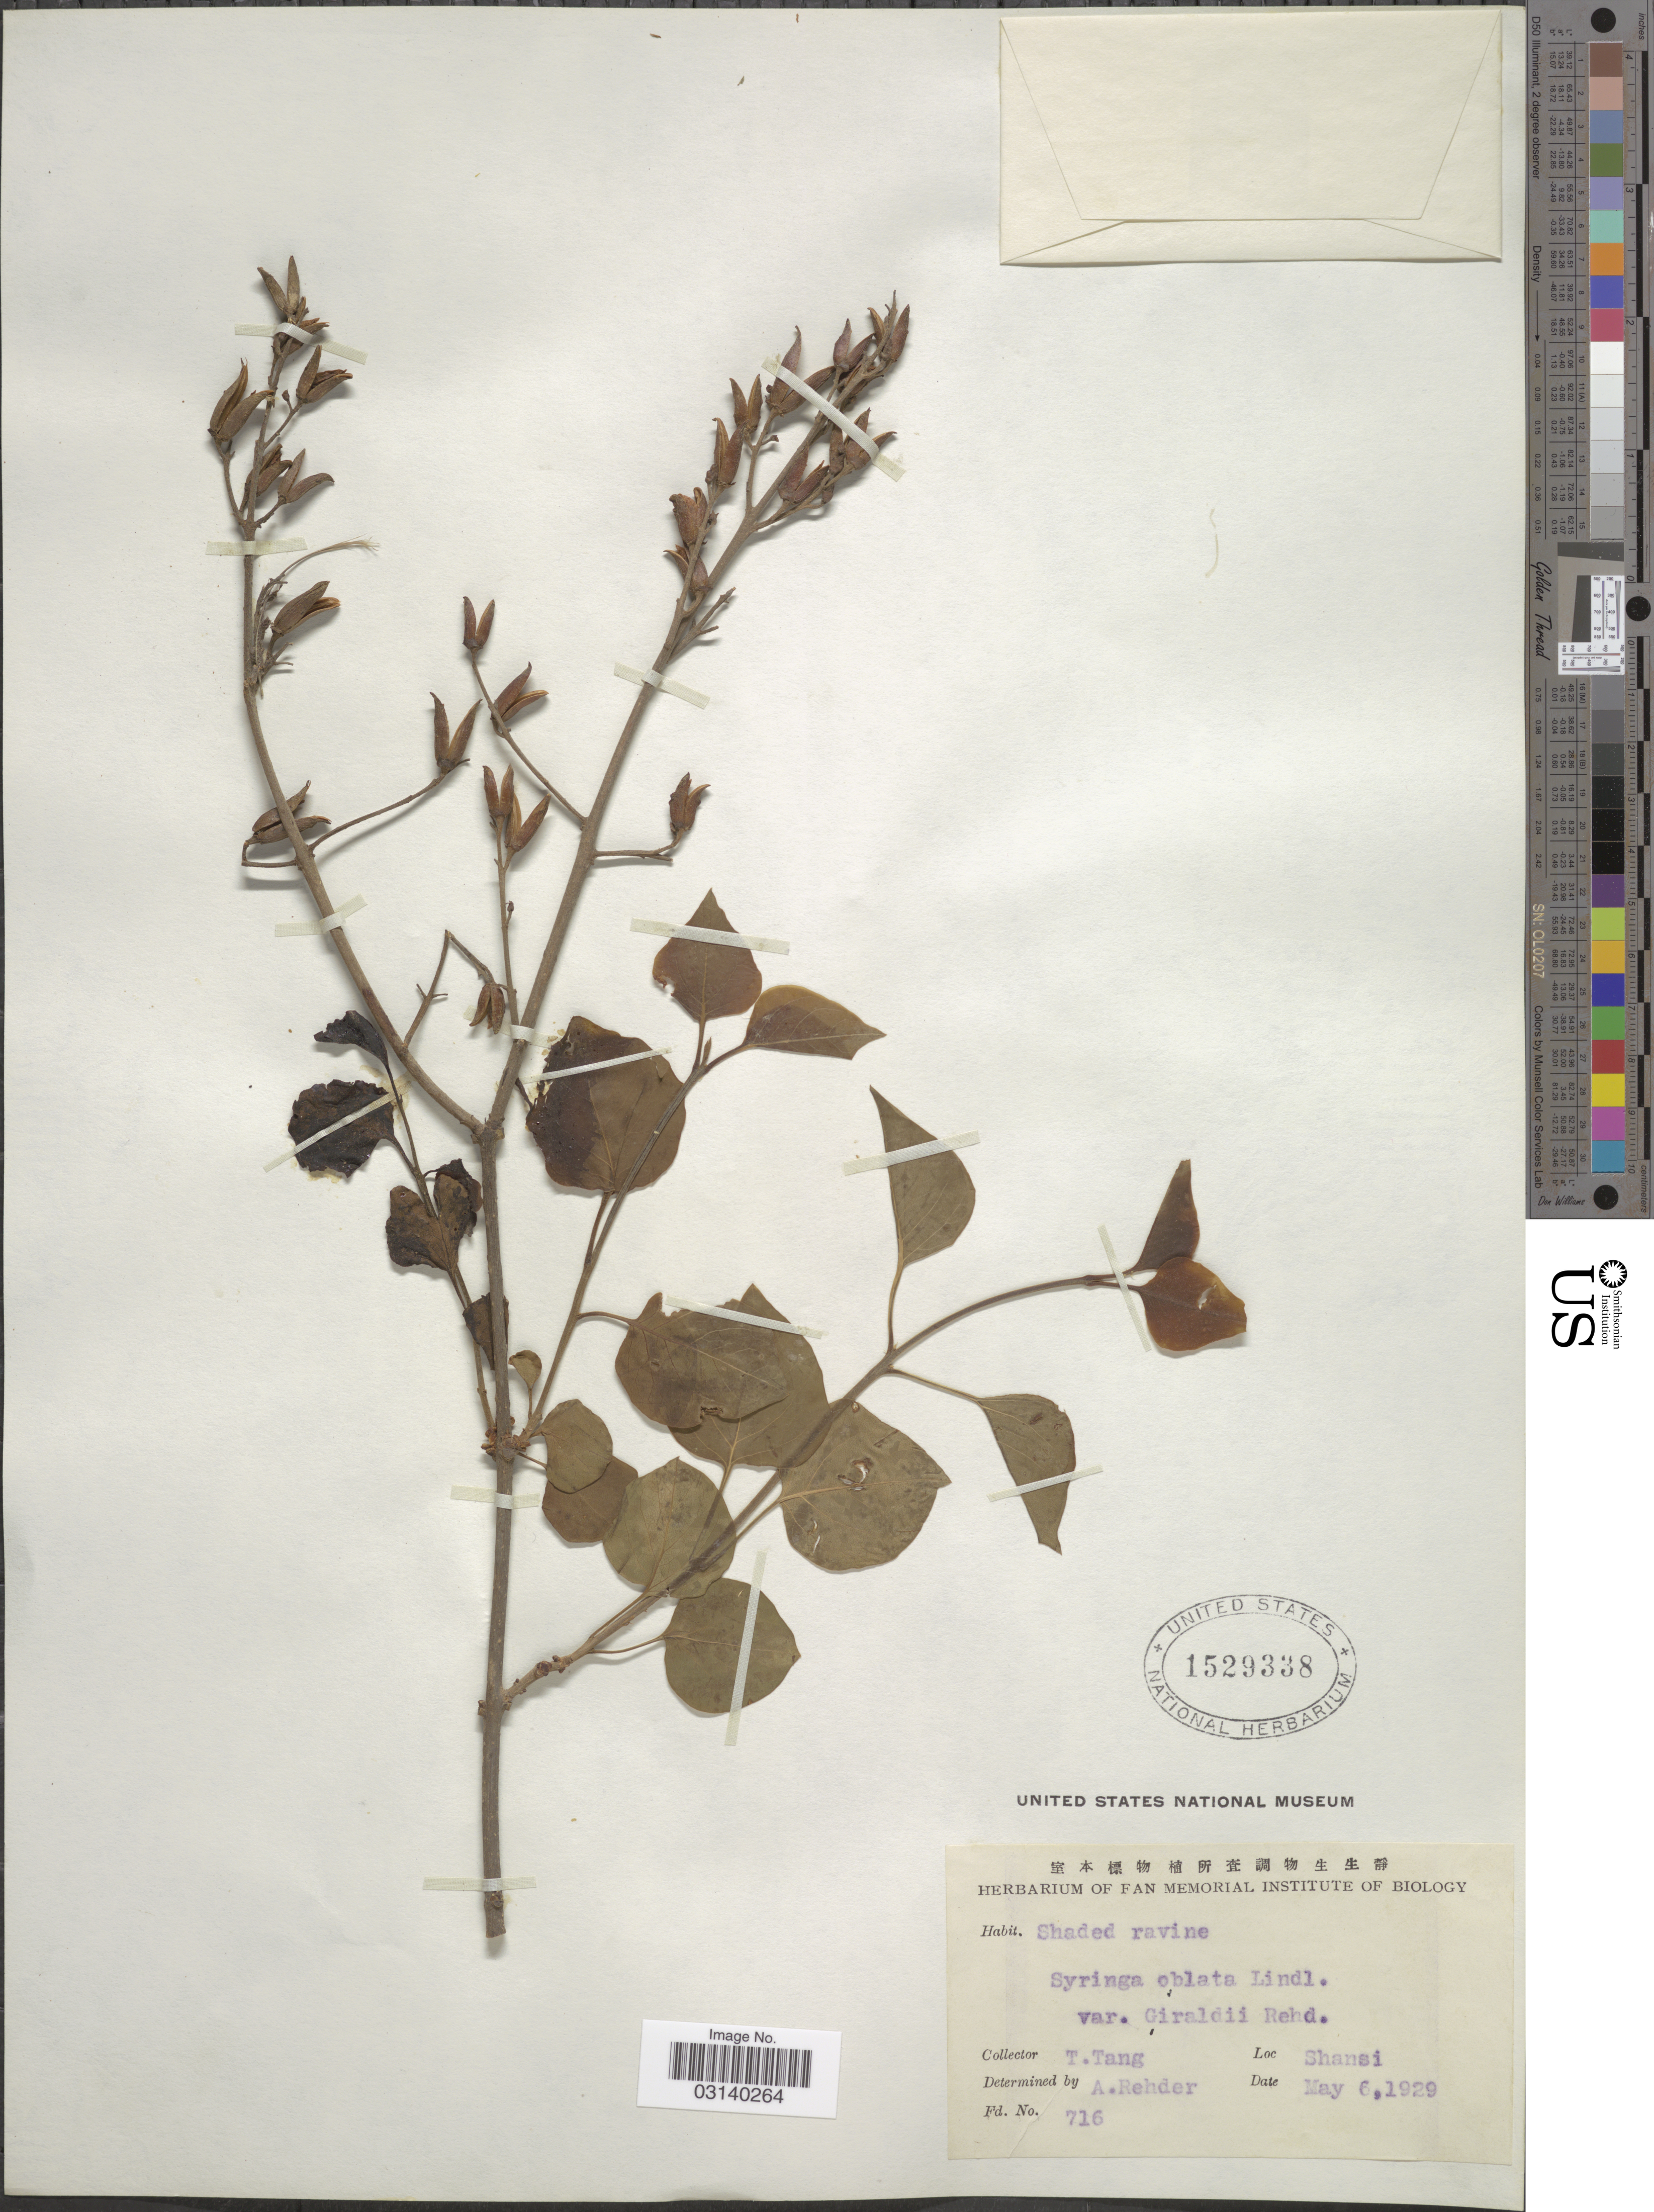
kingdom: Plantae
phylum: Tracheophyta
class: Magnoliopsida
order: Lamiales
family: Oleaceae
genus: Syringa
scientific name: Syringa oblata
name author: Lindl.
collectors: T. Tang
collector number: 716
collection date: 1929-05-06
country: China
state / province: Shanxi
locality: Shansi.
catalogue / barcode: US 1529338